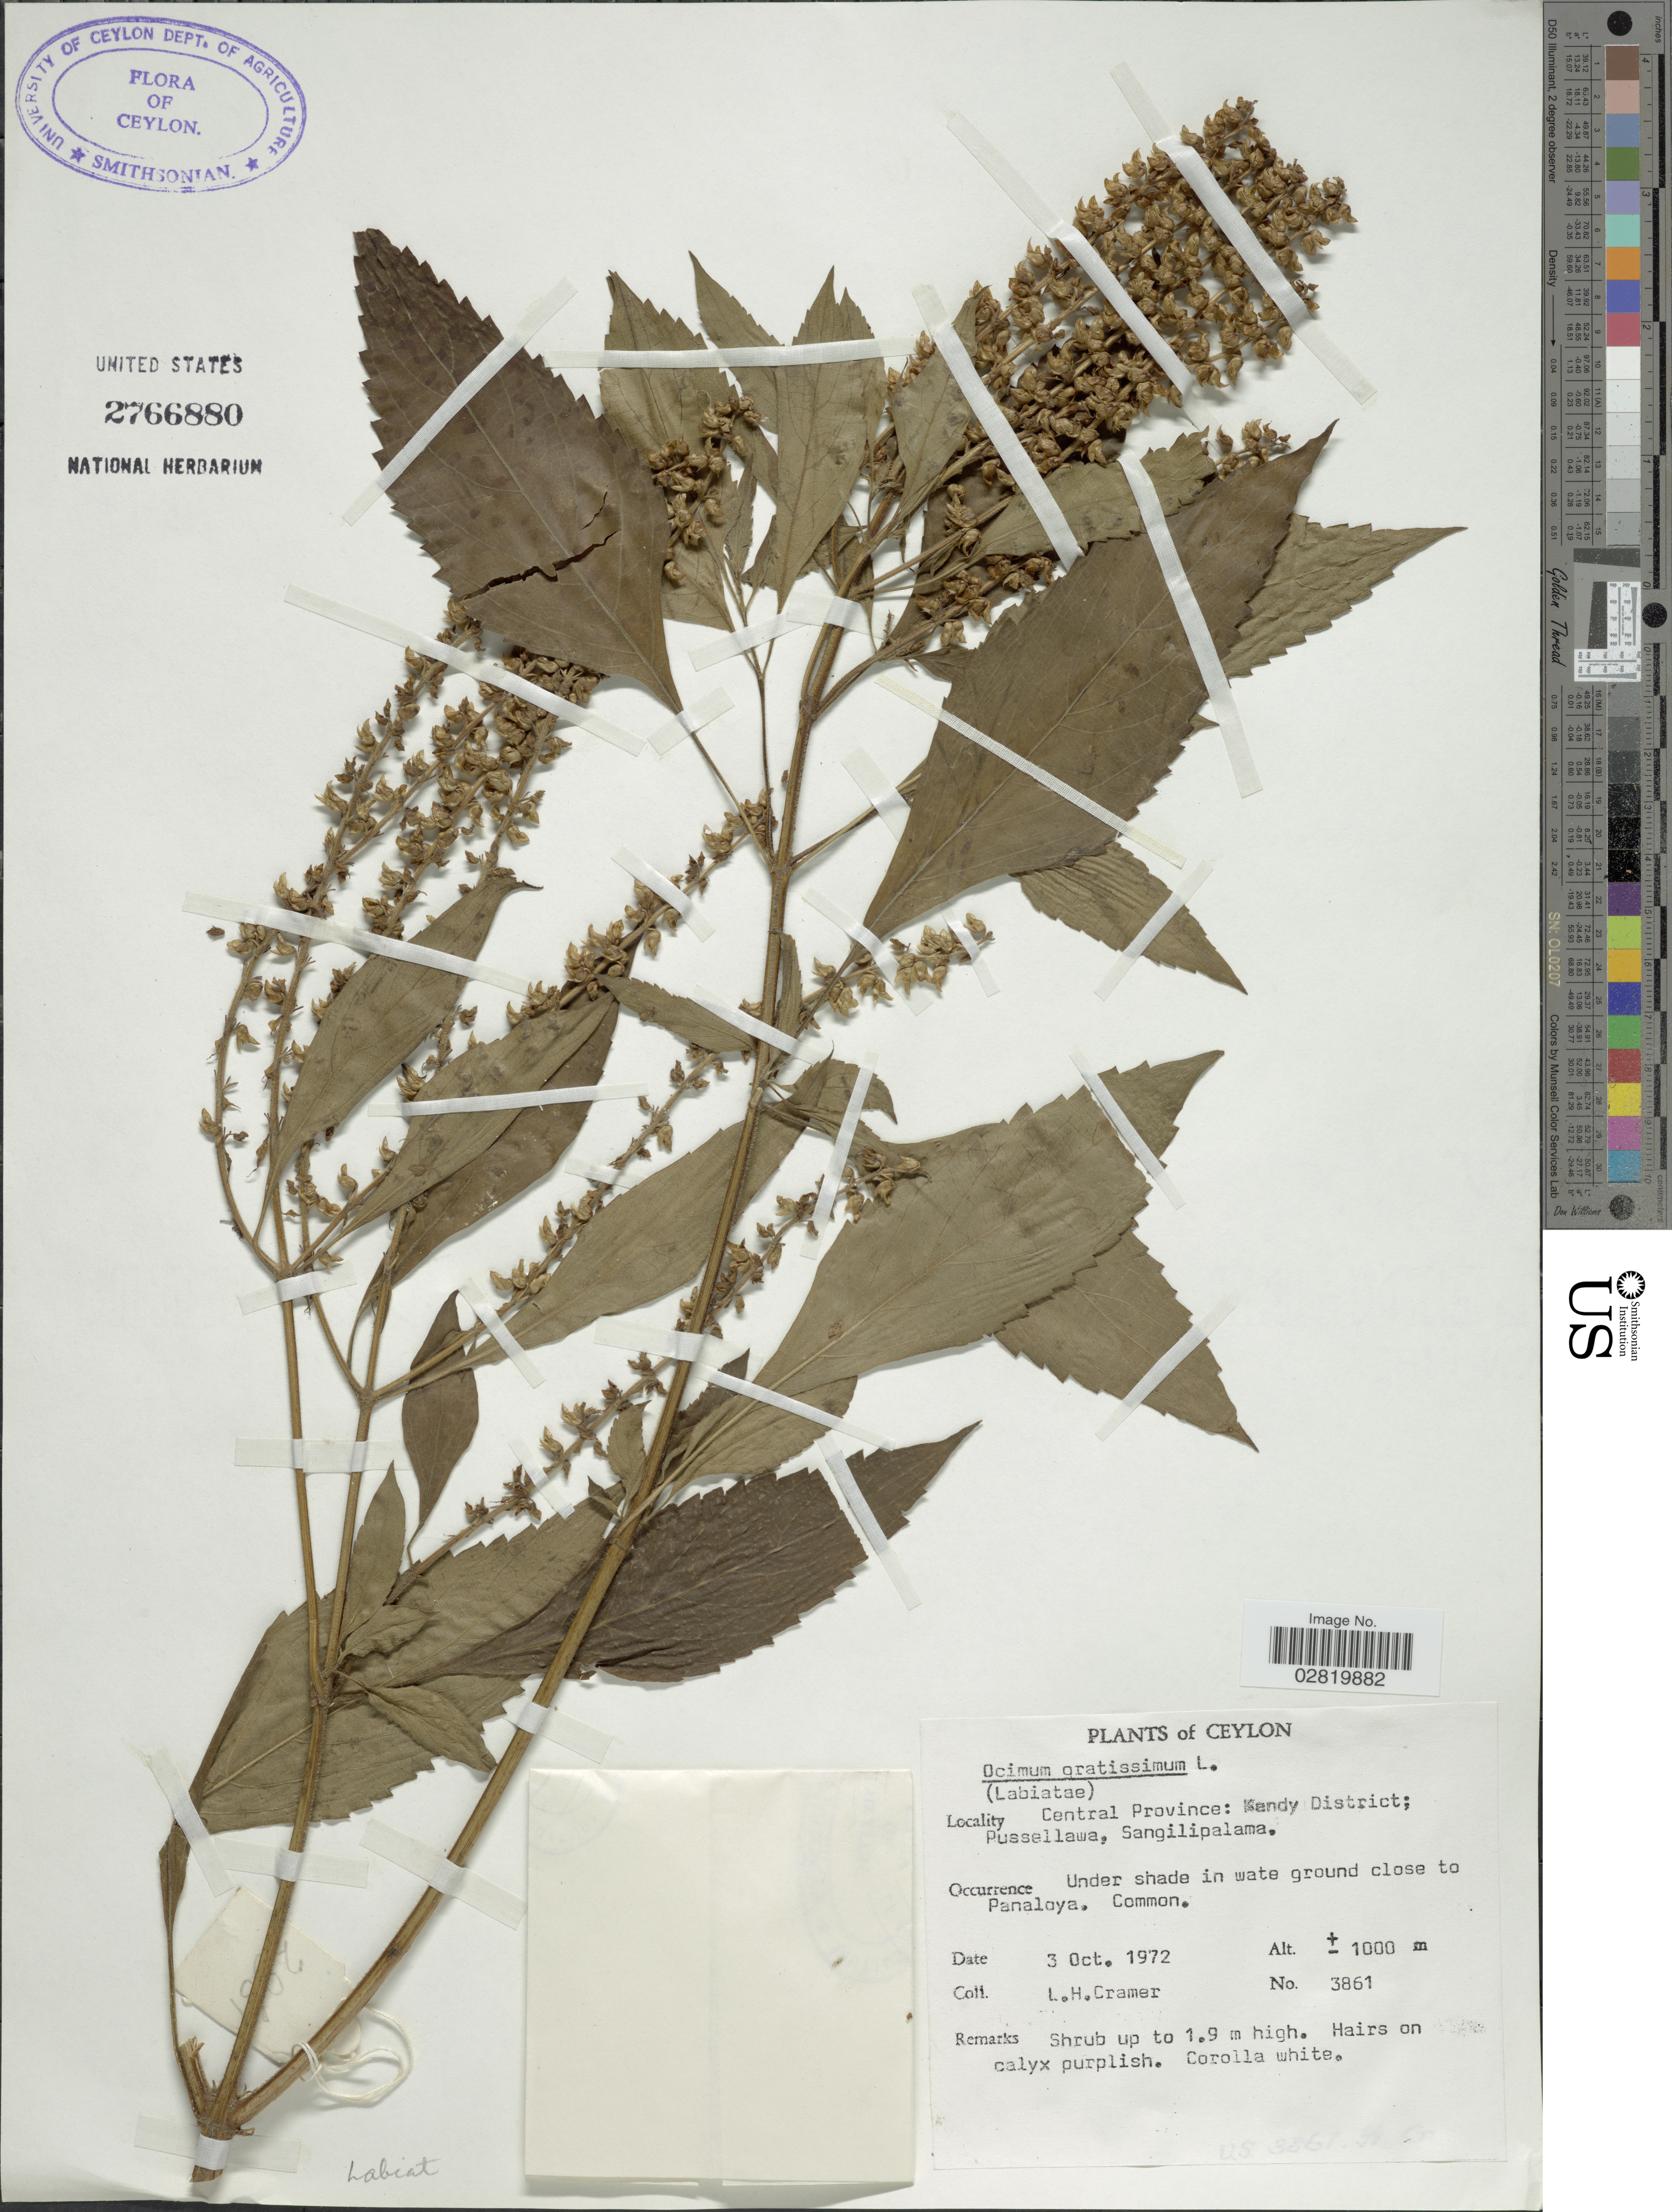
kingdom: Plantae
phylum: Tracheophyta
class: Magnoliopsida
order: Lamiales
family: Lamiaceae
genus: Ocimum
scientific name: Ocimum gratissimum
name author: L.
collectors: L. H. Cramer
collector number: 3861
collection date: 1972-10-03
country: Sri Lanka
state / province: Central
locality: Ceylon, Central Province:Kandy District; Pussellawa, Sangilipalama.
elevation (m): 1000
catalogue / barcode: US 2766880